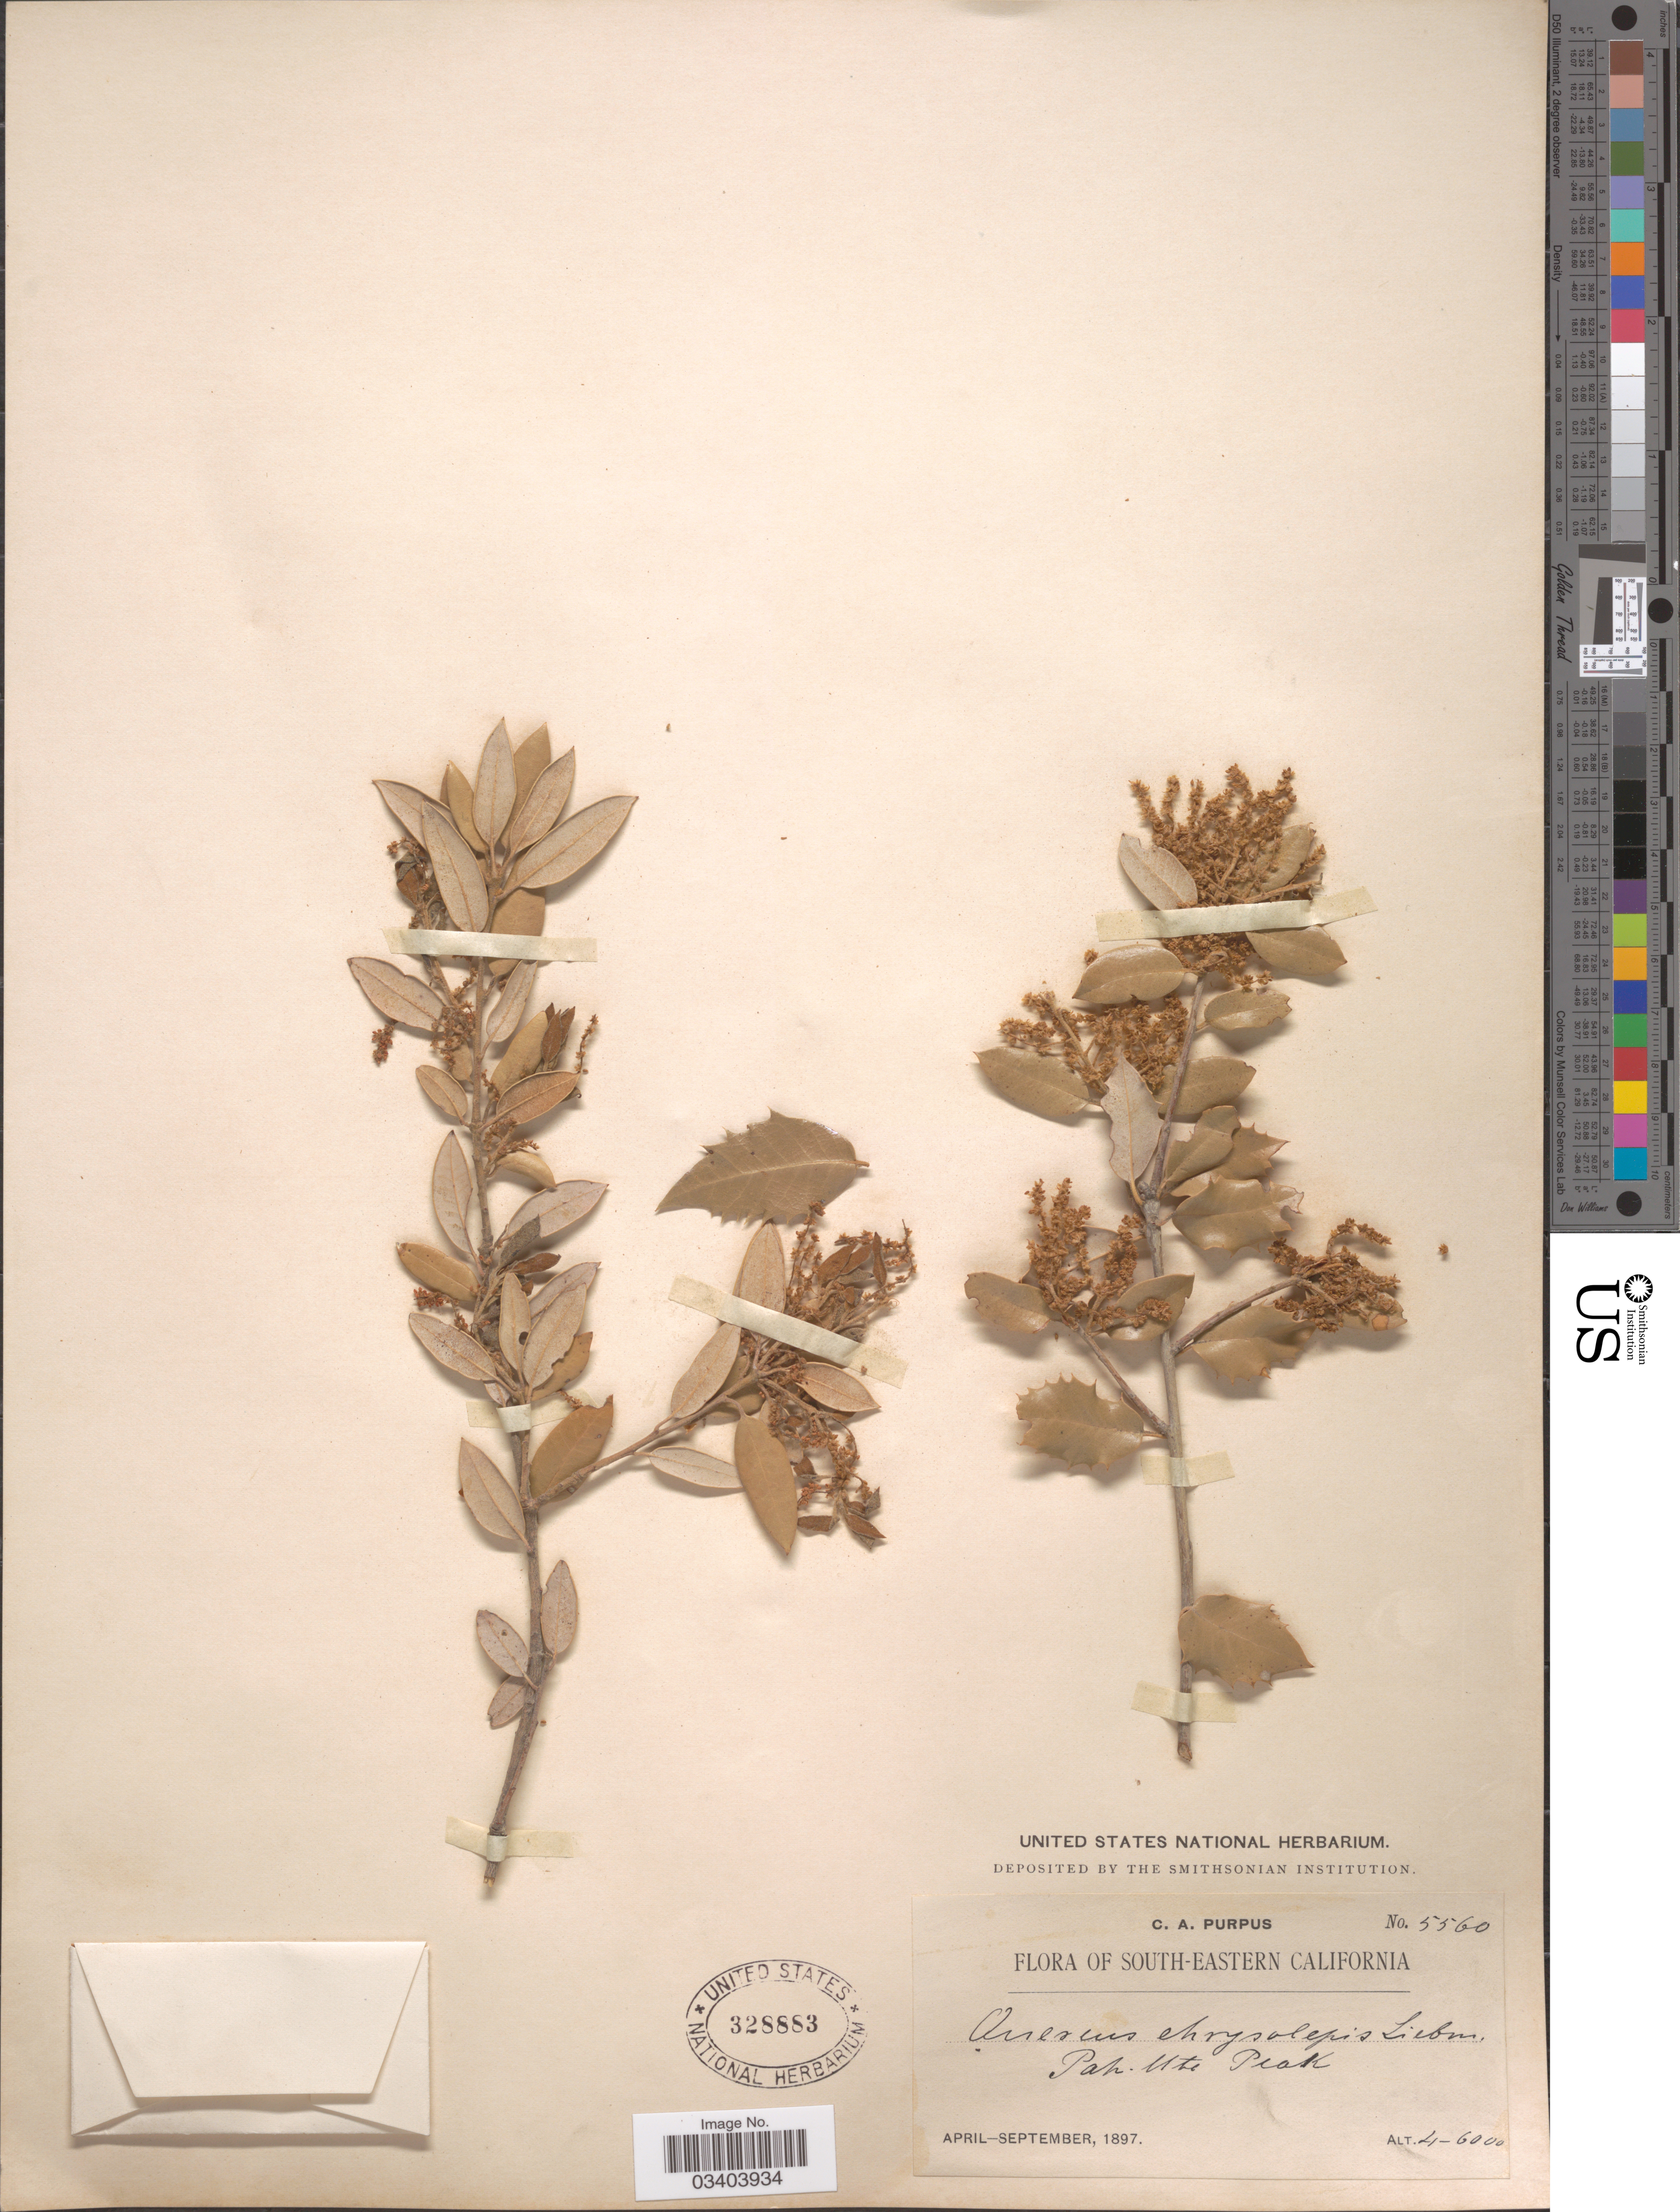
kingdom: Plantae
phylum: Tracheophyta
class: Magnoliopsida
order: Fagales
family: Fagaceae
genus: Quercus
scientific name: Quercus chrysolepis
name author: Liebm.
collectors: C. A. Purpus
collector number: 5560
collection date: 1897-04/1897-09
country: United States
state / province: California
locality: South-Eastern California. Pah Ute Peak.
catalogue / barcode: US 328883